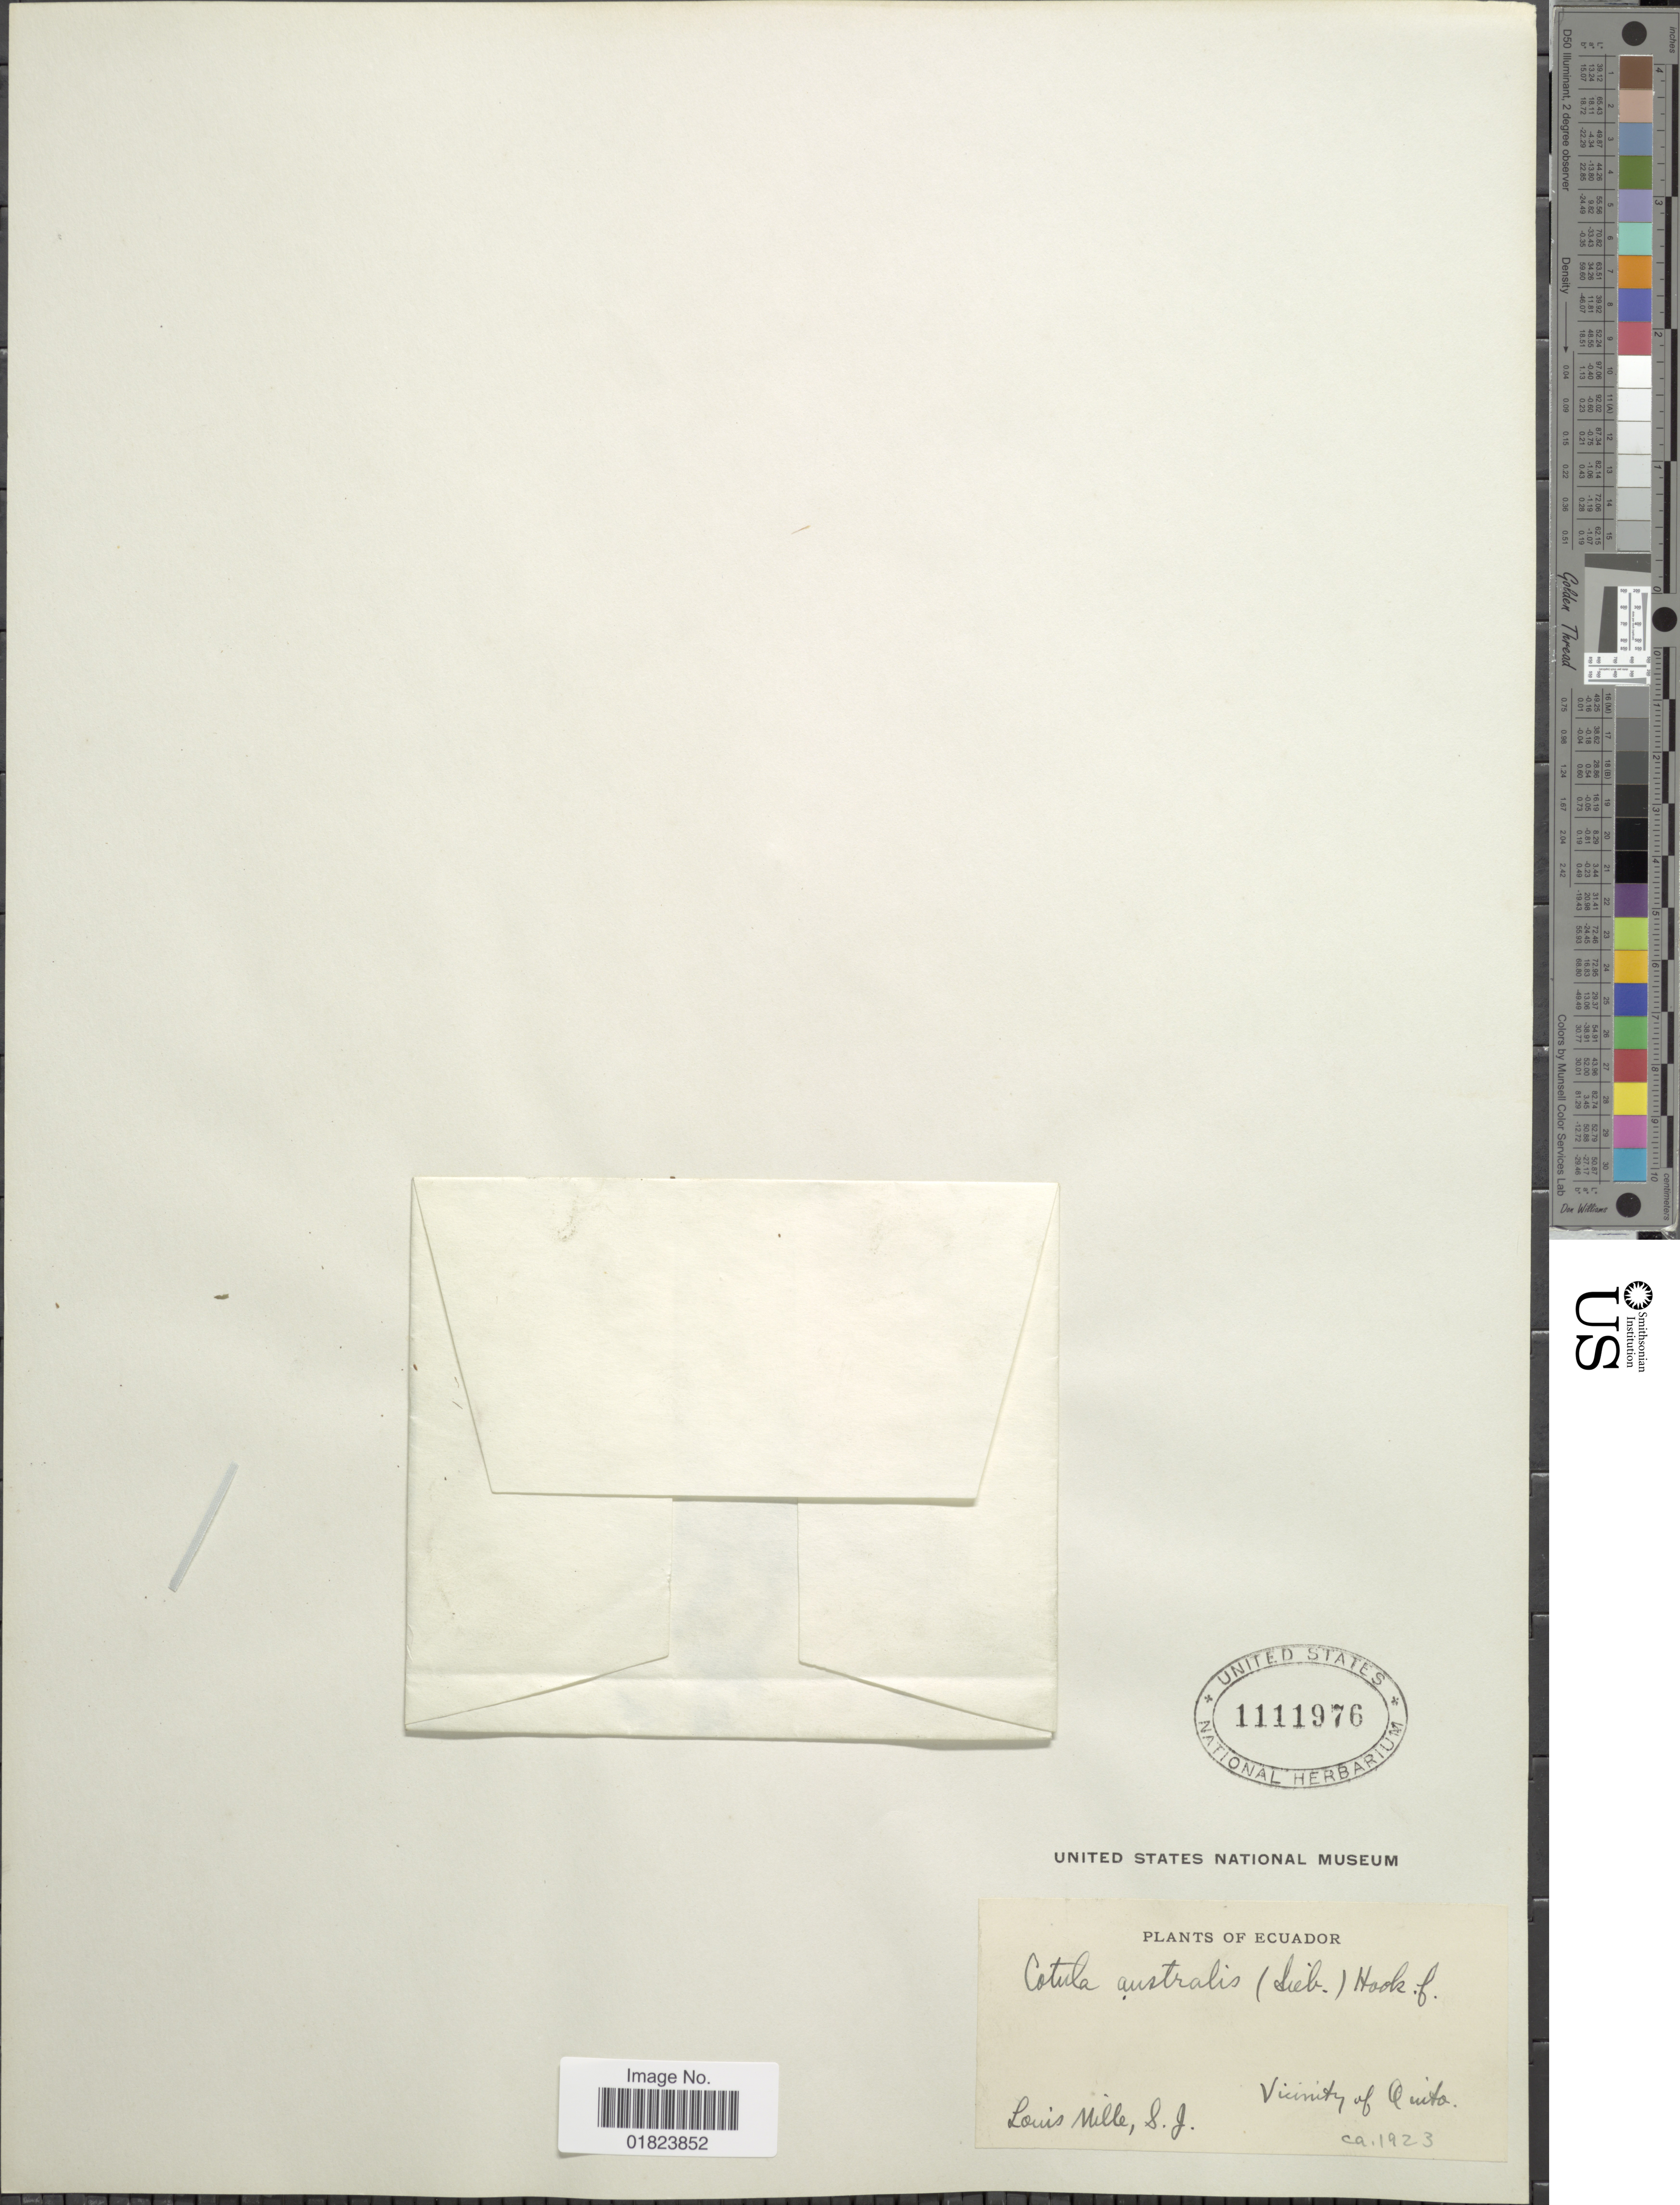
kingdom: Plantae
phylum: Tracheophyta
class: Magnoliopsida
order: Asterales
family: Asteraceae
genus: Cotula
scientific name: Cotula australis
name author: (Sieber ex Spreng.) Hook. f.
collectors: L. Mille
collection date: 1923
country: Ecuador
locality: Quito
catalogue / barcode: US 1111976